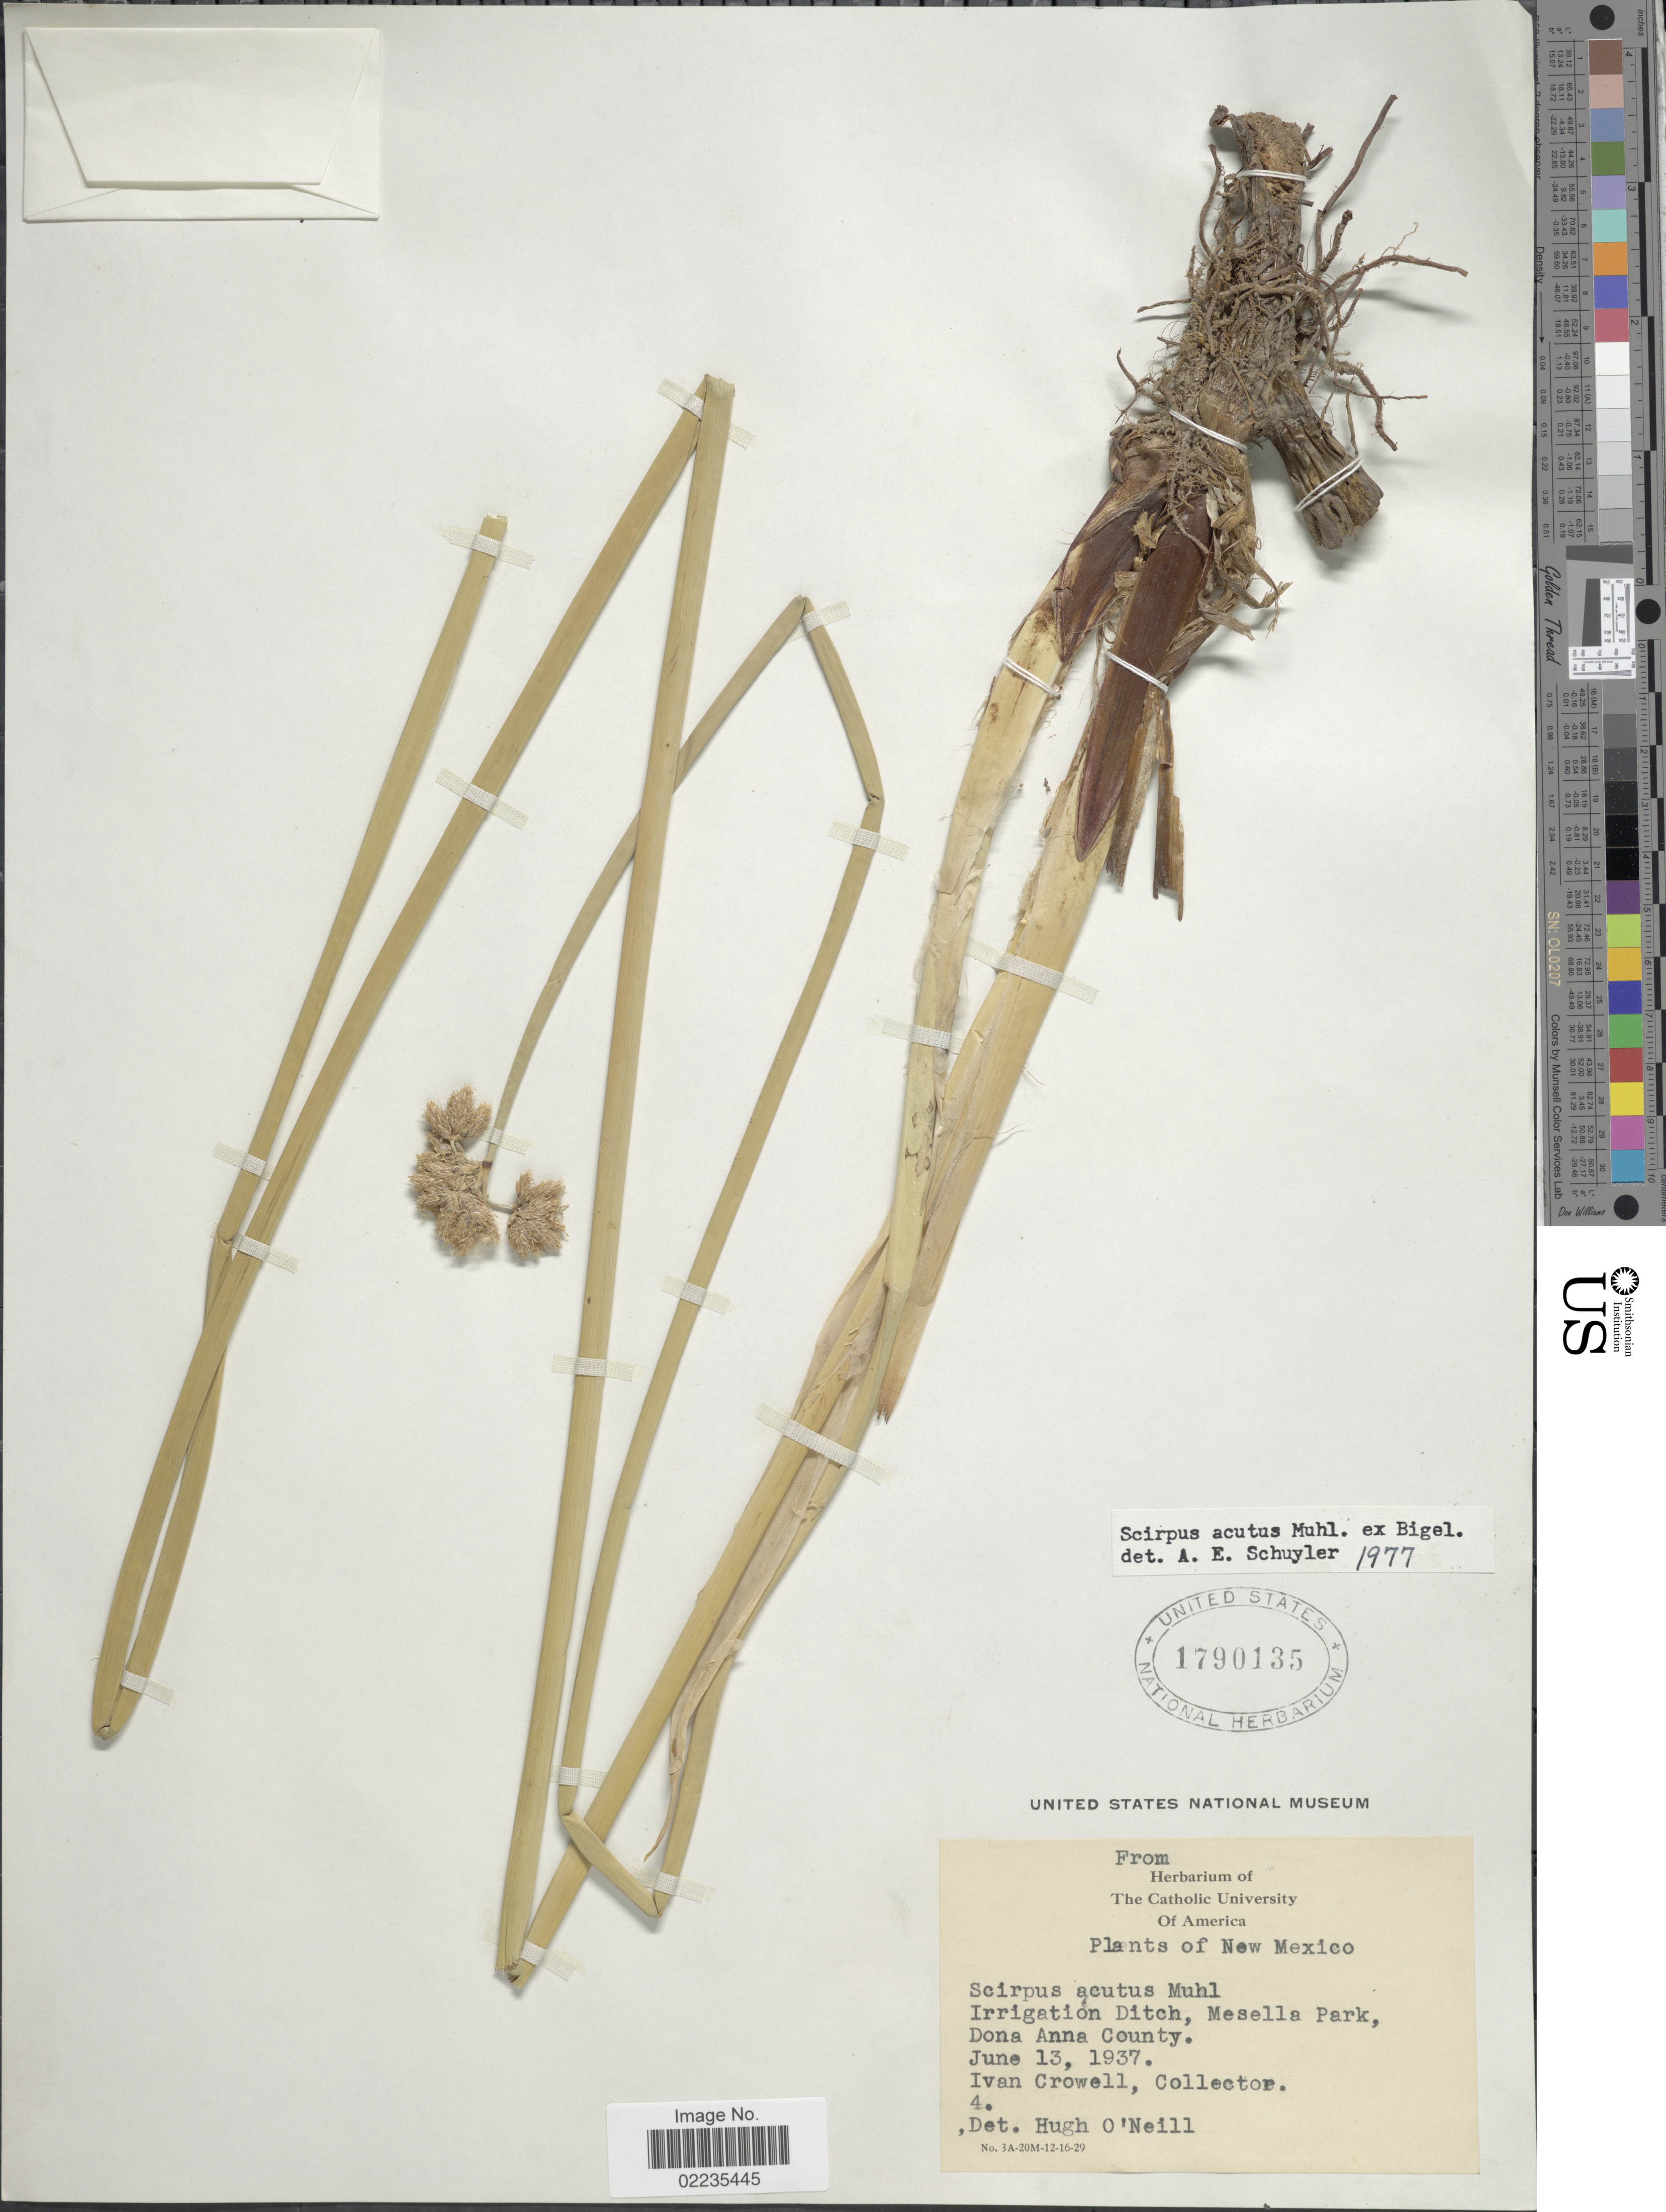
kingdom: Plantae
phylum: Tracheophyta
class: Liliopsida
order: Poales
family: Cyperaceae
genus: Schoenoplectus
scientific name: Schoenoplectus acutus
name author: (Muhl. ex Bigelow) Á. Löve & D. Löve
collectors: I. Crowell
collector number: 4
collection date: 1937-06-13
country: United States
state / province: New Mexico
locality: Irrigation Ditch, Mesella Park, Dona Anna County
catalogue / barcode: US 1790135